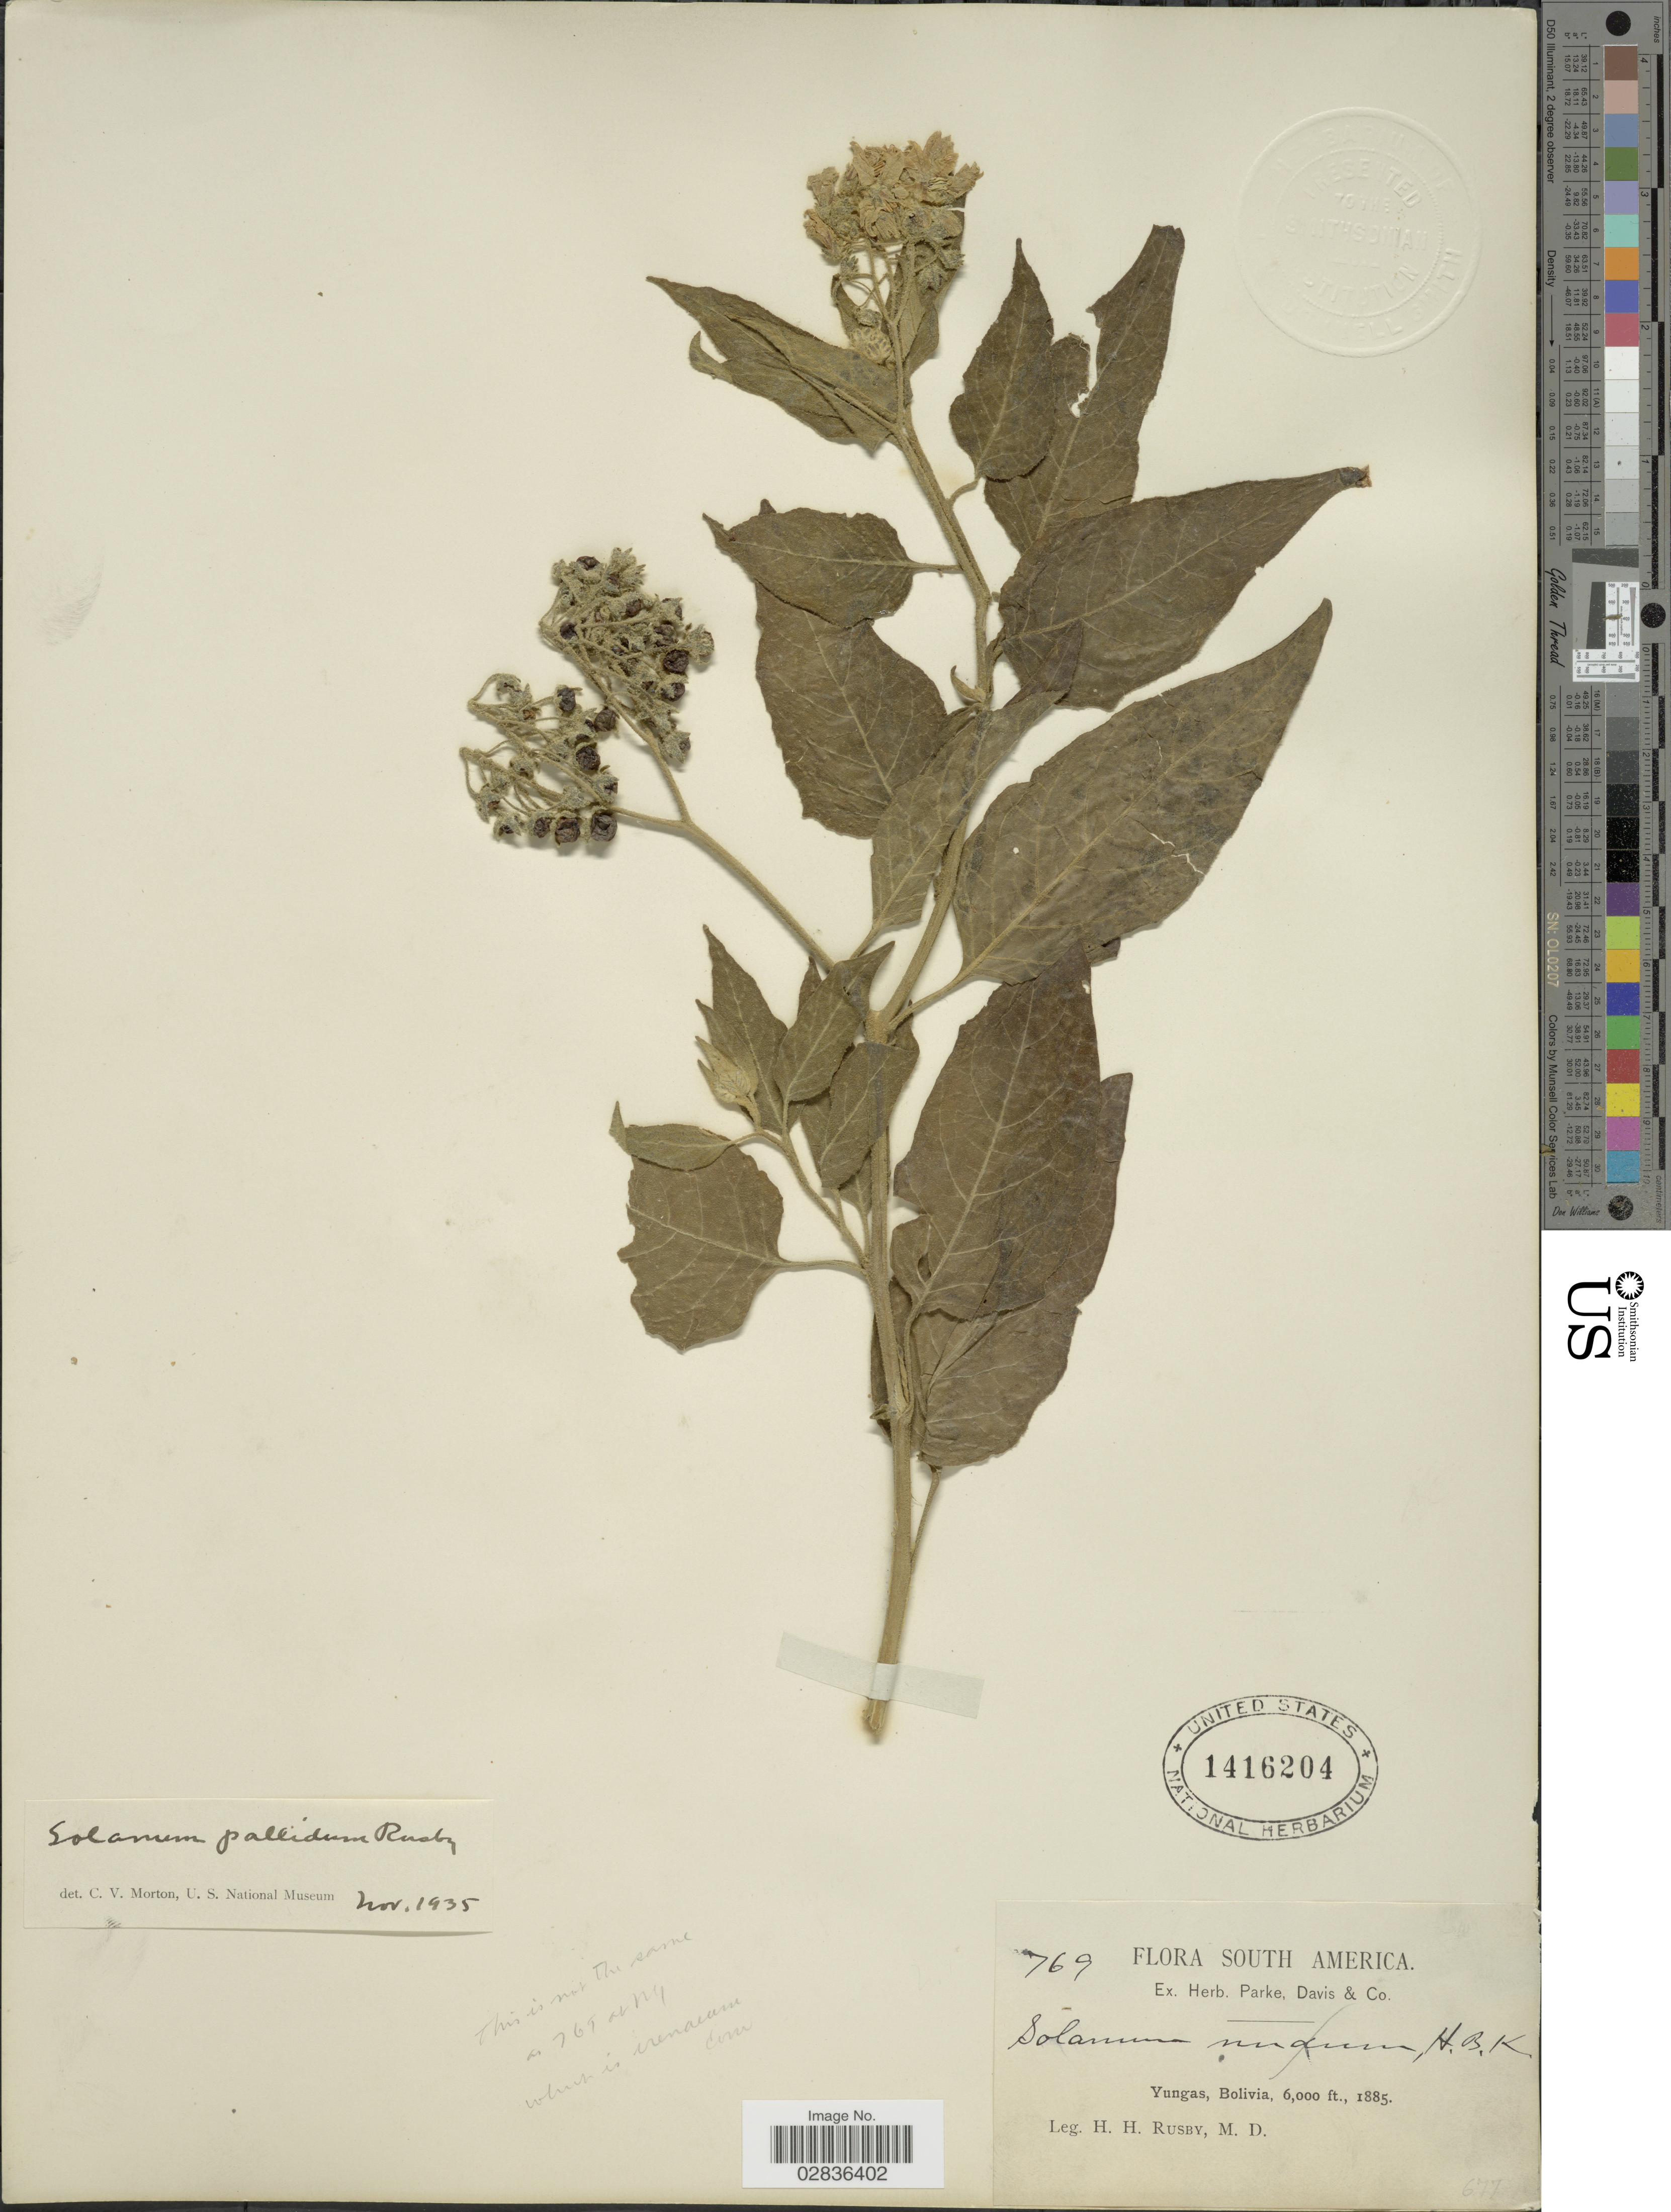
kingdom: Plantae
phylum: Tracheophyta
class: Magnoliopsida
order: Solanales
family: Solanaceae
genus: Solanum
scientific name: Solanum pallidum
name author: Rusby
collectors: H. H. Rusby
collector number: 769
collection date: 1885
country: Bolivia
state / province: La Paz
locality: Yungas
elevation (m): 1829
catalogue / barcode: US 1416204